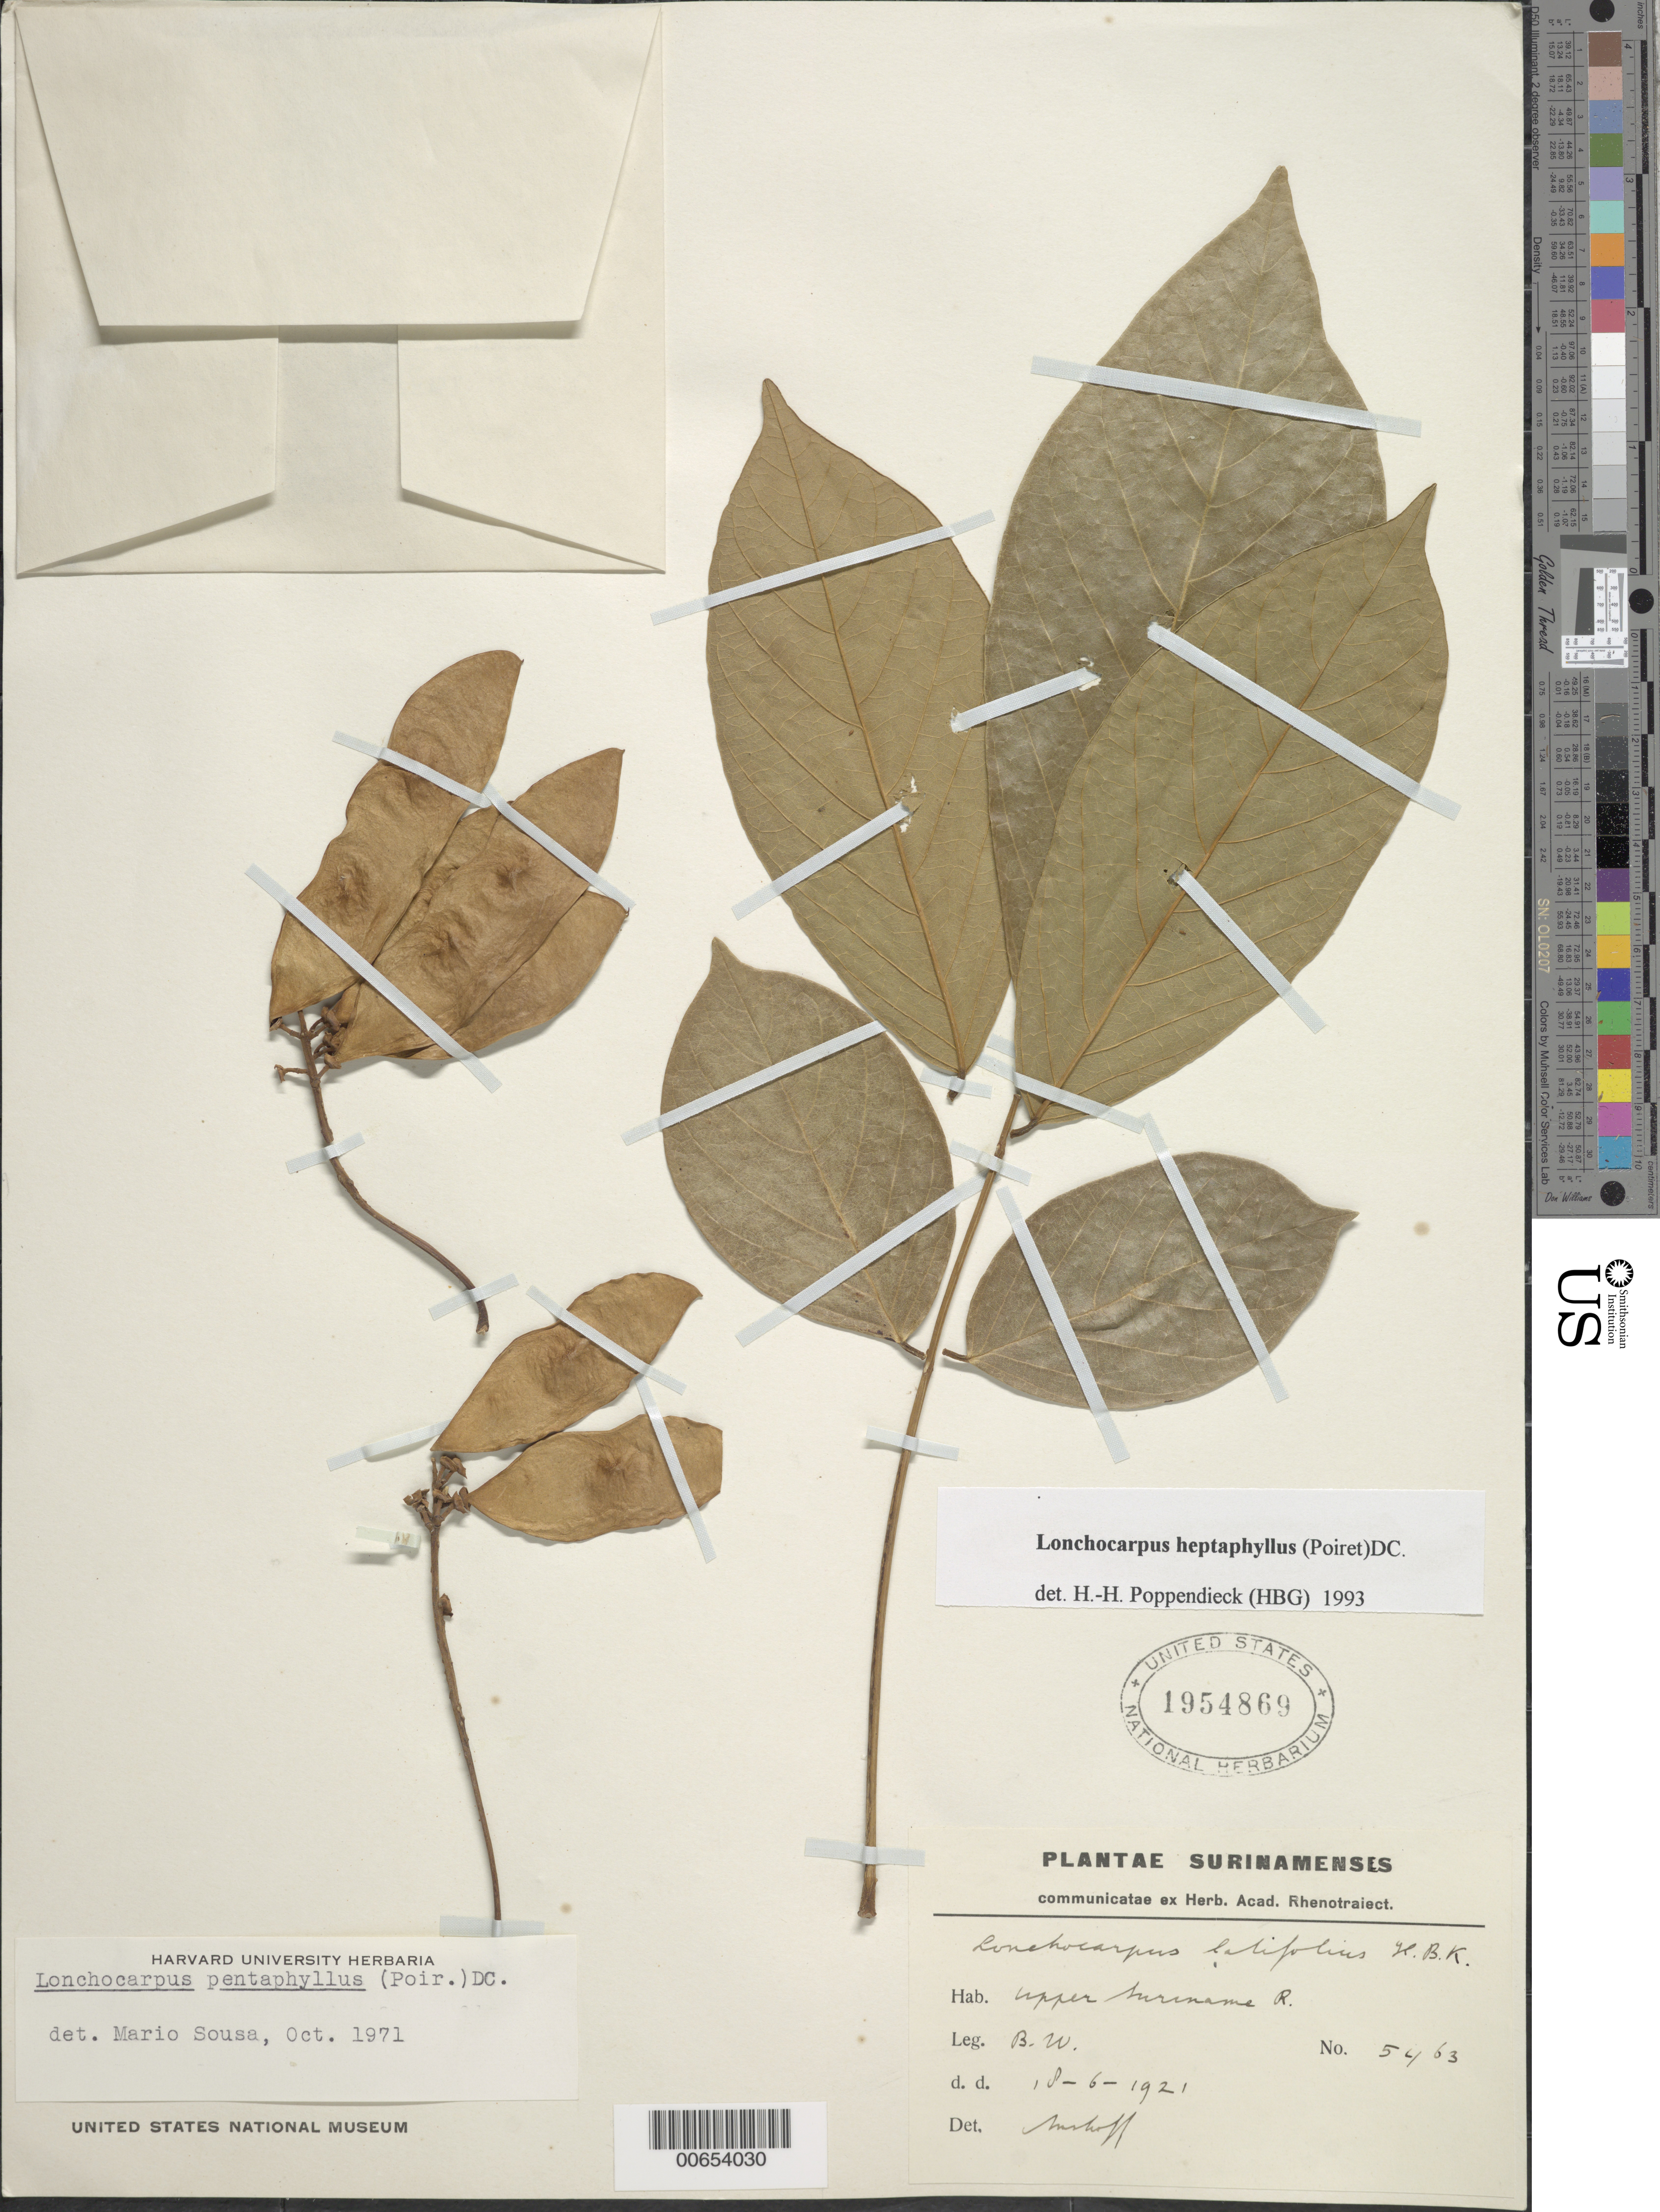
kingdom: Plantae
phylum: Tracheophyta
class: Magnoliopsida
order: Fabales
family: Fabaceae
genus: Lonchocarpus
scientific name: Lonchocarpus heptaphyllus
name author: (Poir.) DC.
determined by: Poppendieck, H.-H., (HBG), Institut fur Allgemeine Botanik und Botanischer Garten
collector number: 5463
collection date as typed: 18-Jun-21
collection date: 1921-06-18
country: Suriname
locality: Surinam R., upper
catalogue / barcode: US 1954869